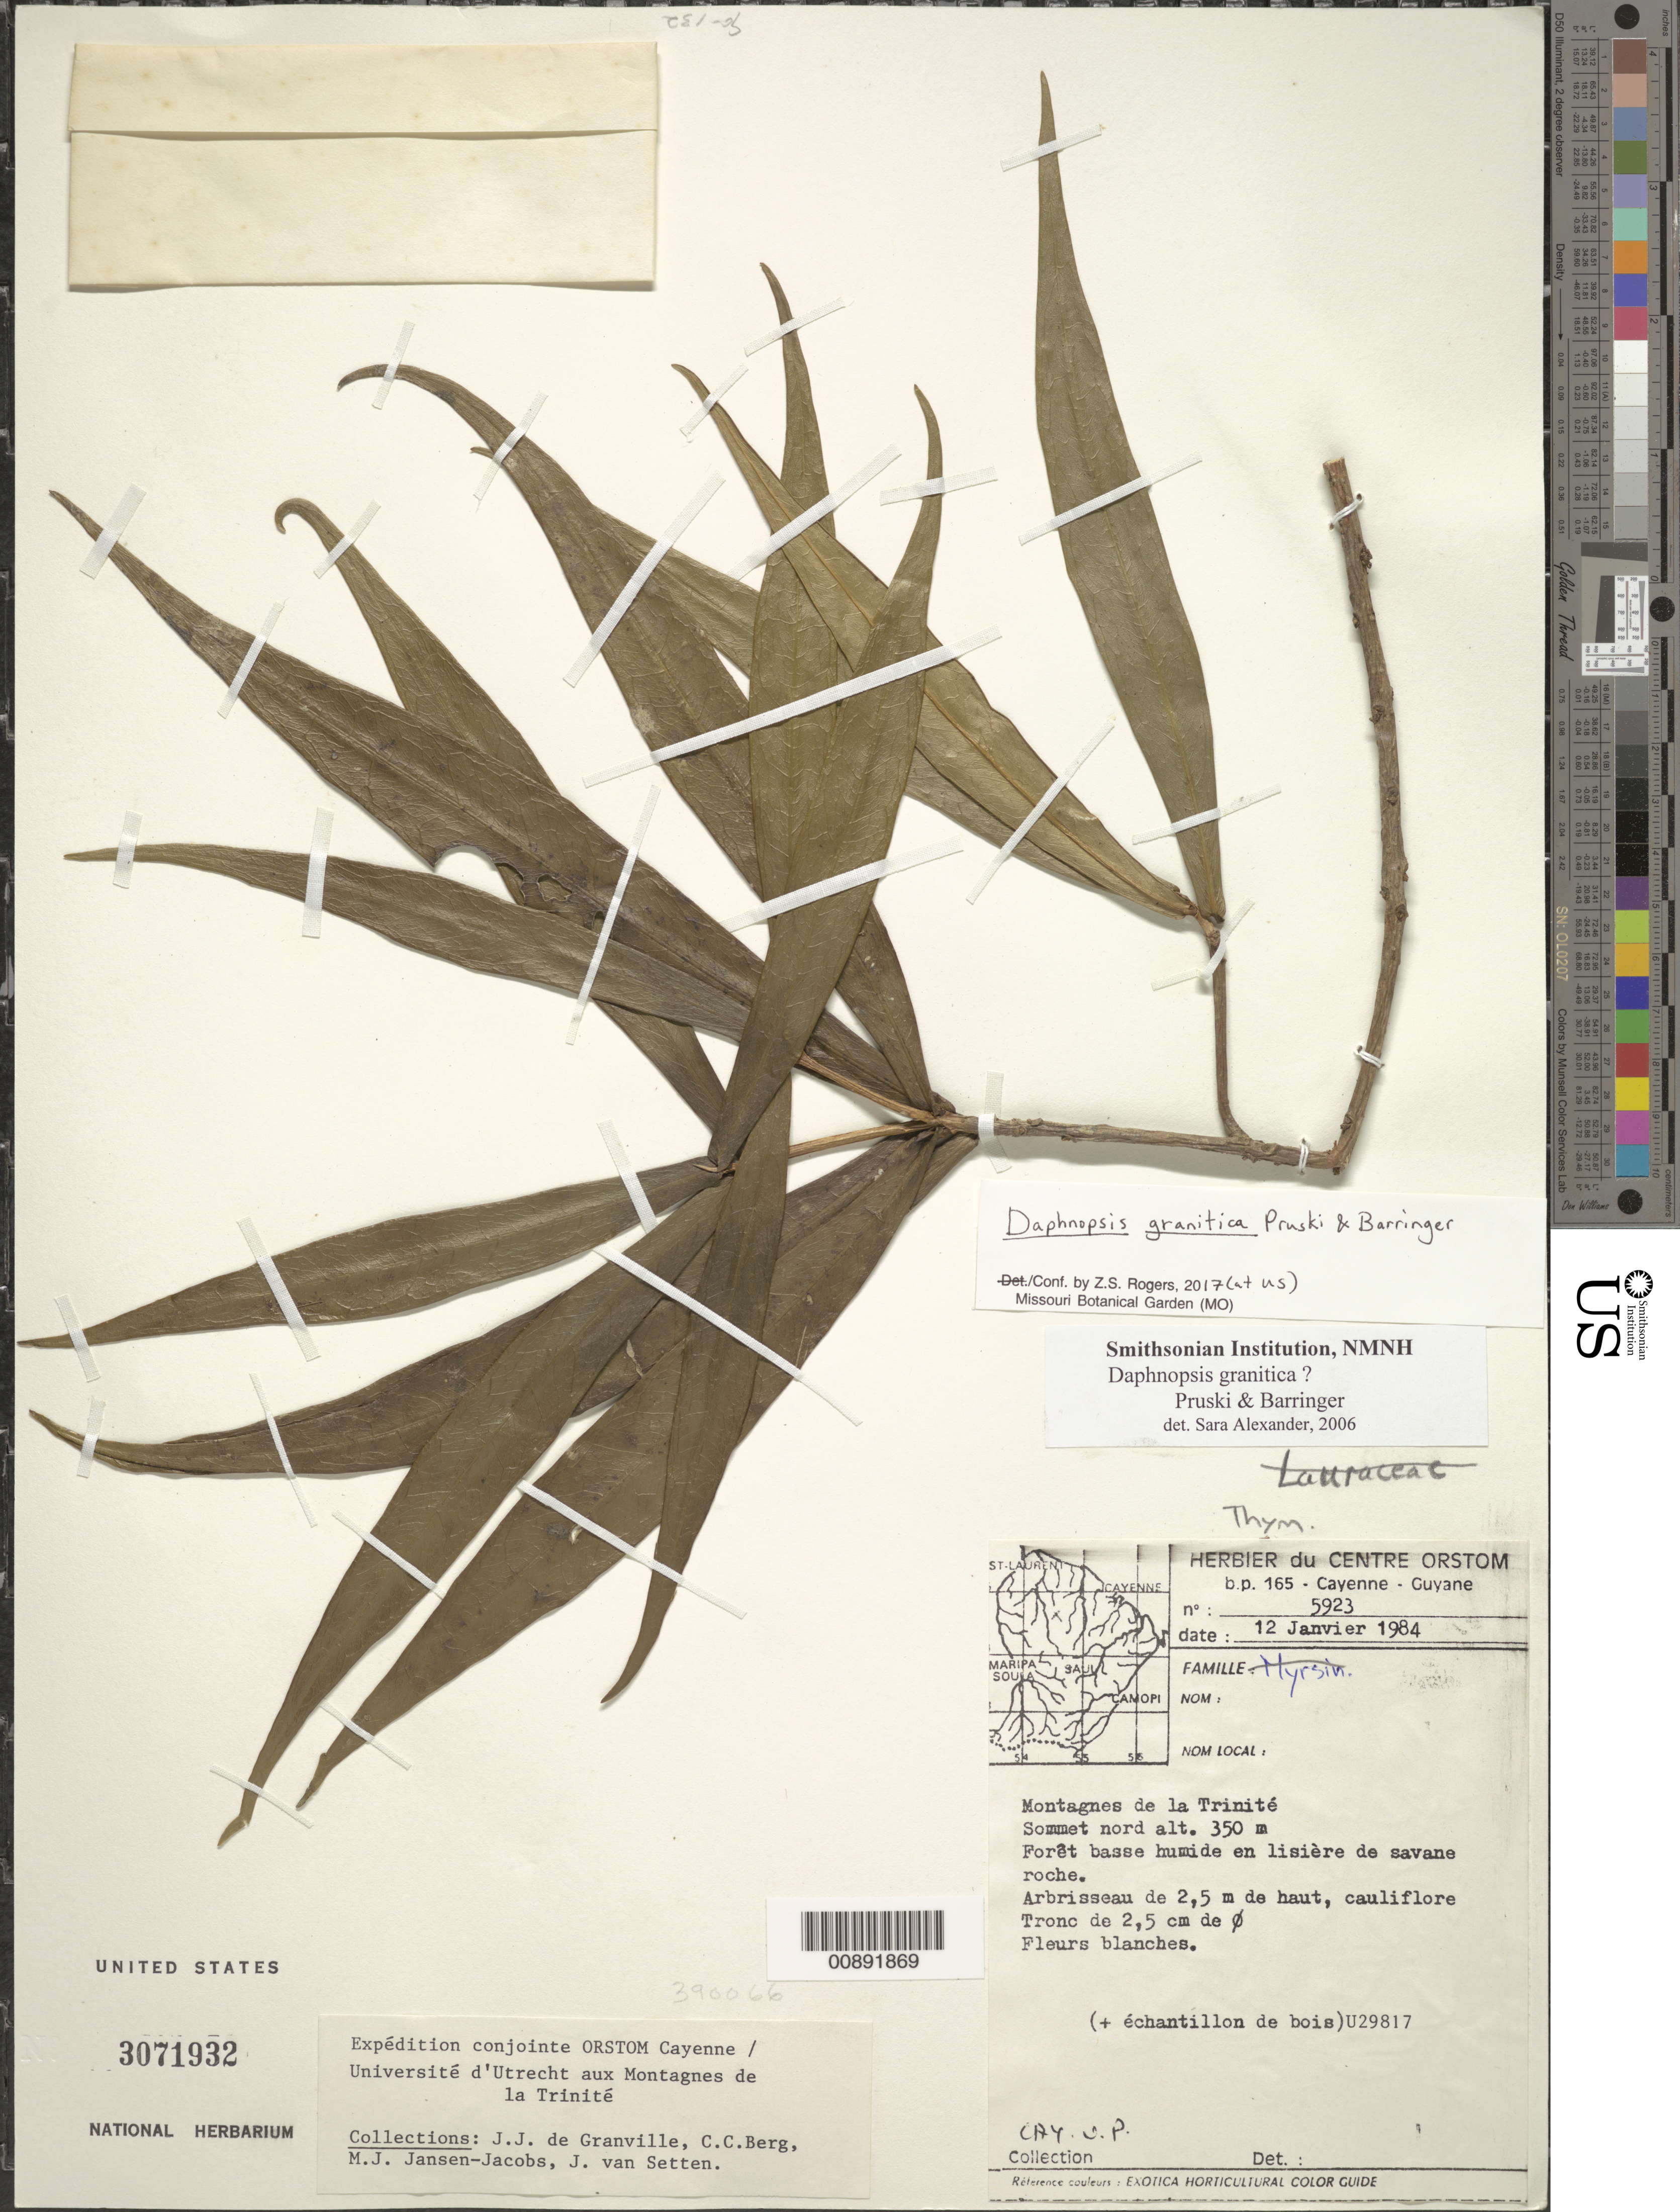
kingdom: Plantae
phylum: Tracheophyta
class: Magnoliopsida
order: Laurales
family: Lauraceae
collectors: J.-J. de Granville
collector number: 5923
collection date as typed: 12-Jan-84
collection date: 1984-01-12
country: French Guiana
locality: Montagnes de la Trinité, sommet Nord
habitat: Foret basse humide en lisiere de savane roche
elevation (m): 350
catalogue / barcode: US 3071923